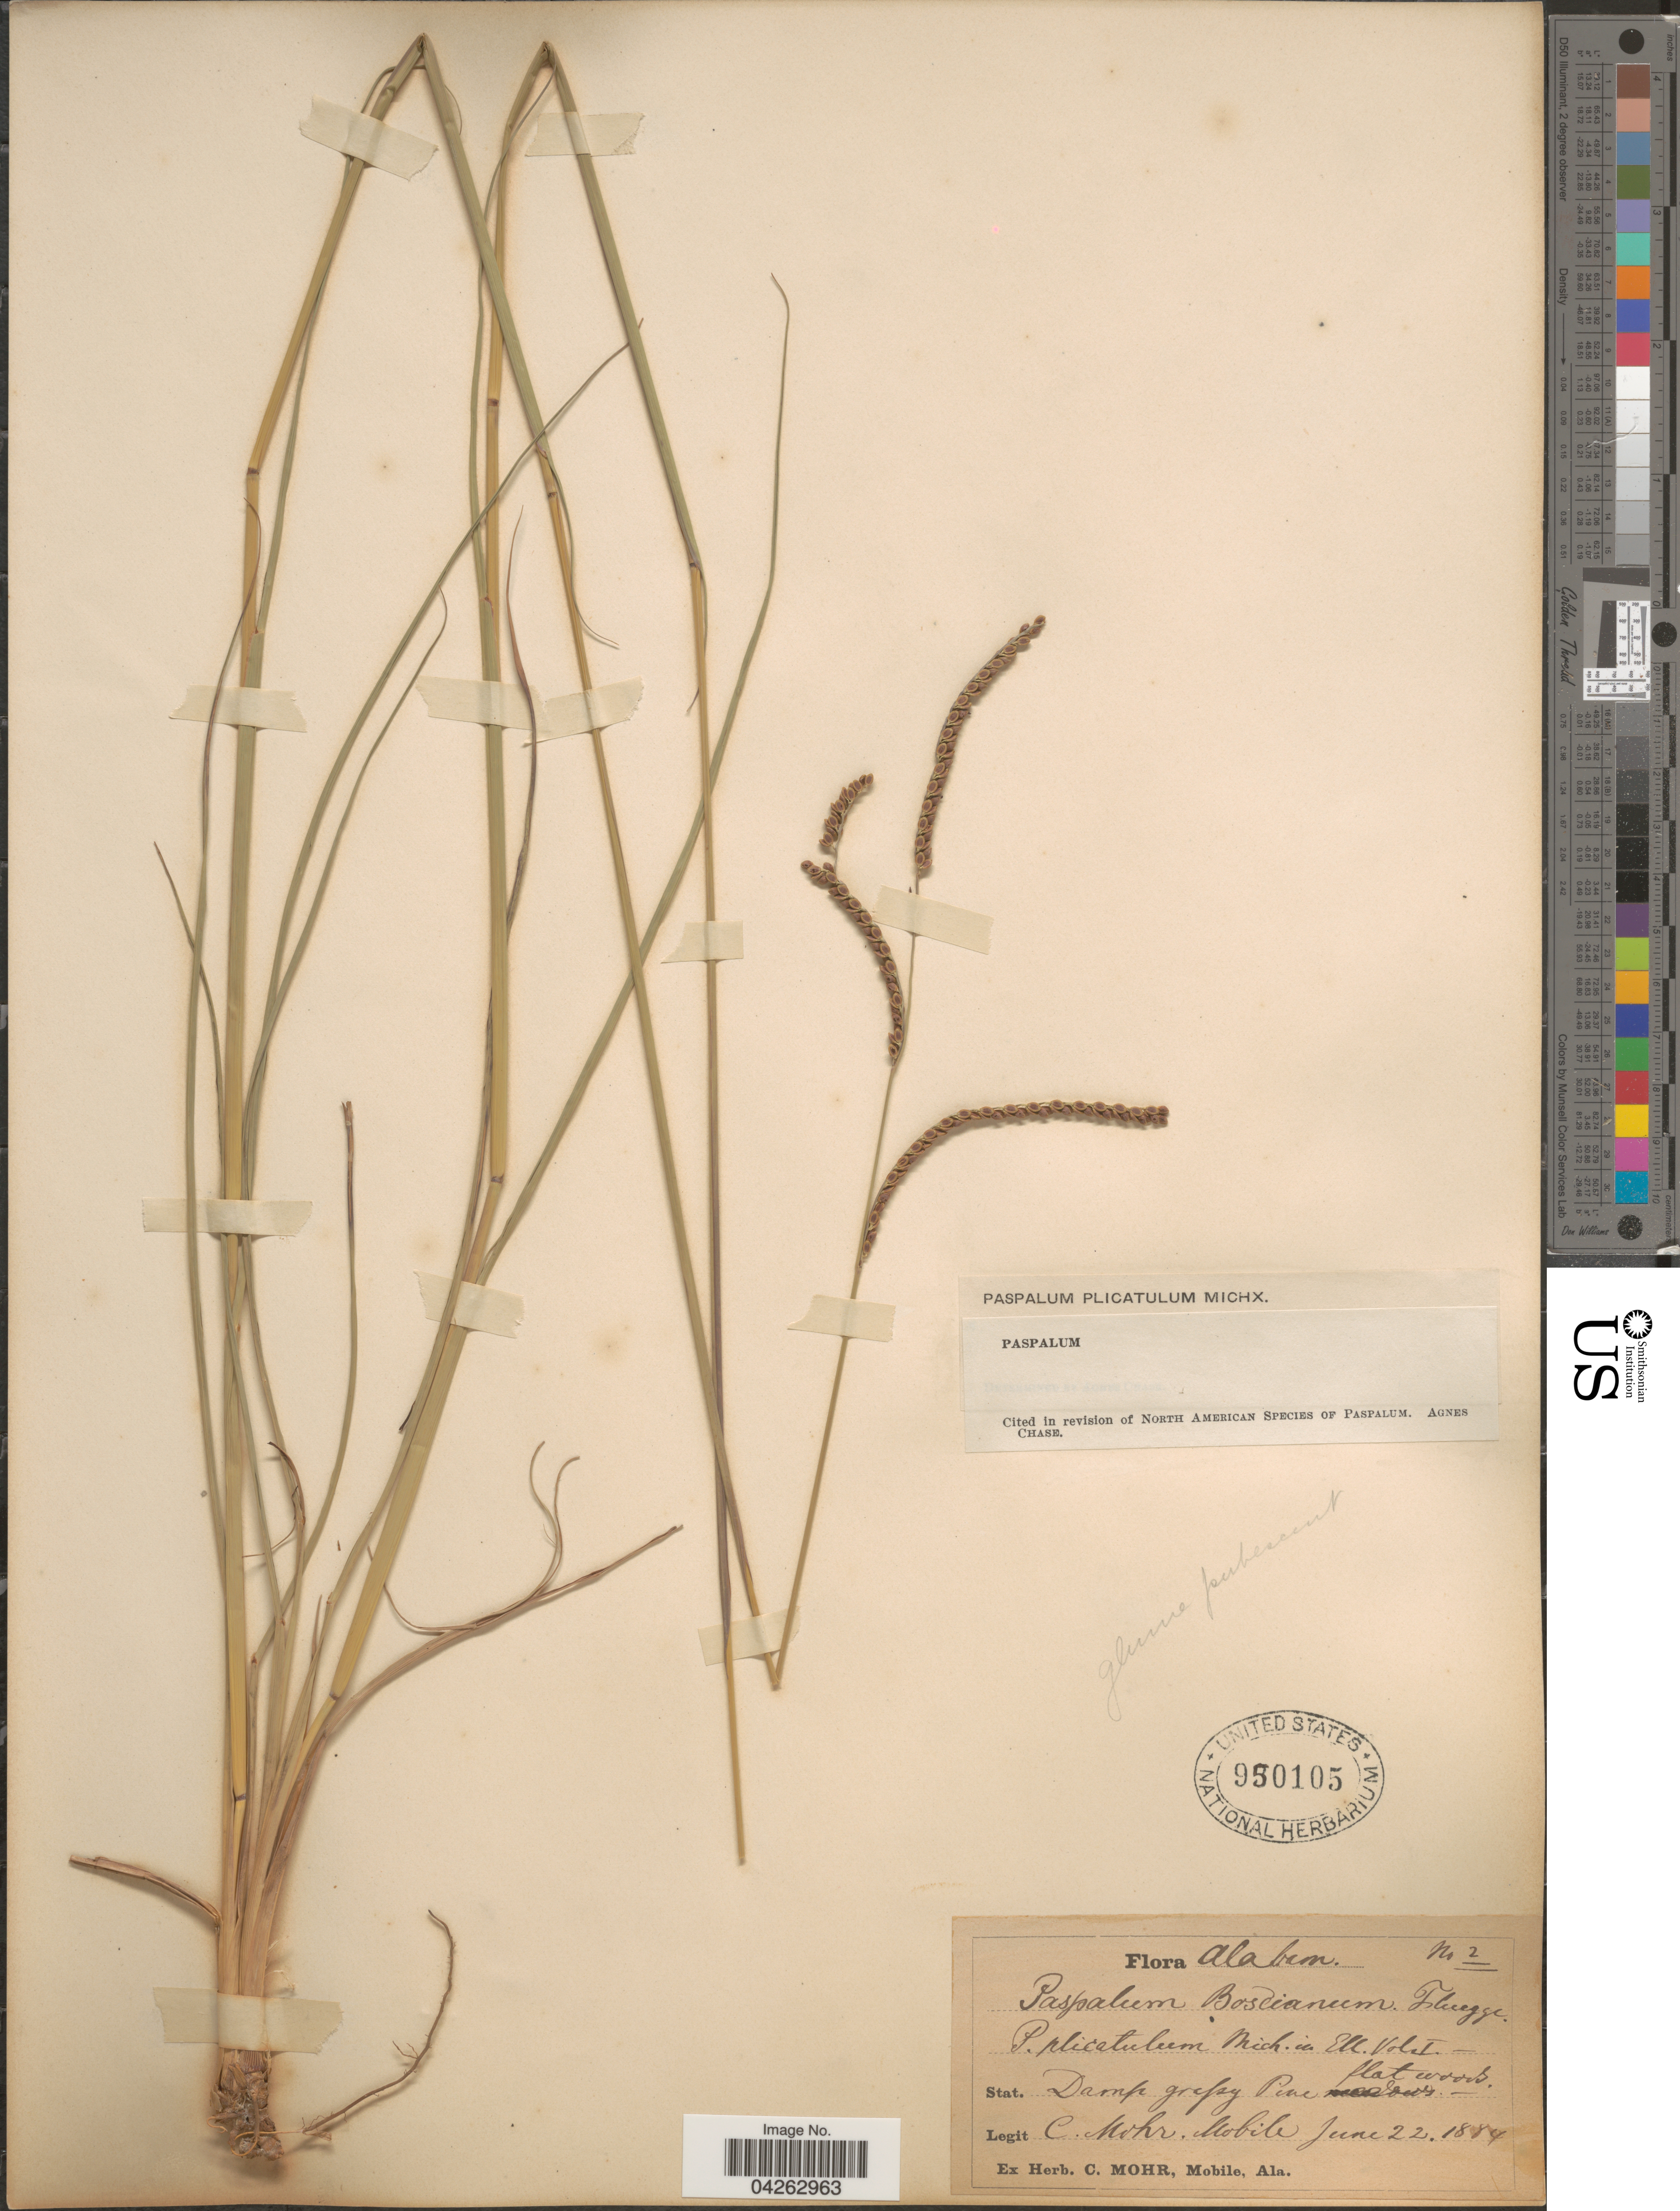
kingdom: Plantae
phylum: Tracheophyta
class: Liliopsida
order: Poales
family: Poaceae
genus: Paspalum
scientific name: Paspalum plicatulum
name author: Michx.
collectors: C. T. Mohr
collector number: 2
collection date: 1884-06-22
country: United States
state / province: Alabama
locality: Mobile.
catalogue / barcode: US 950105